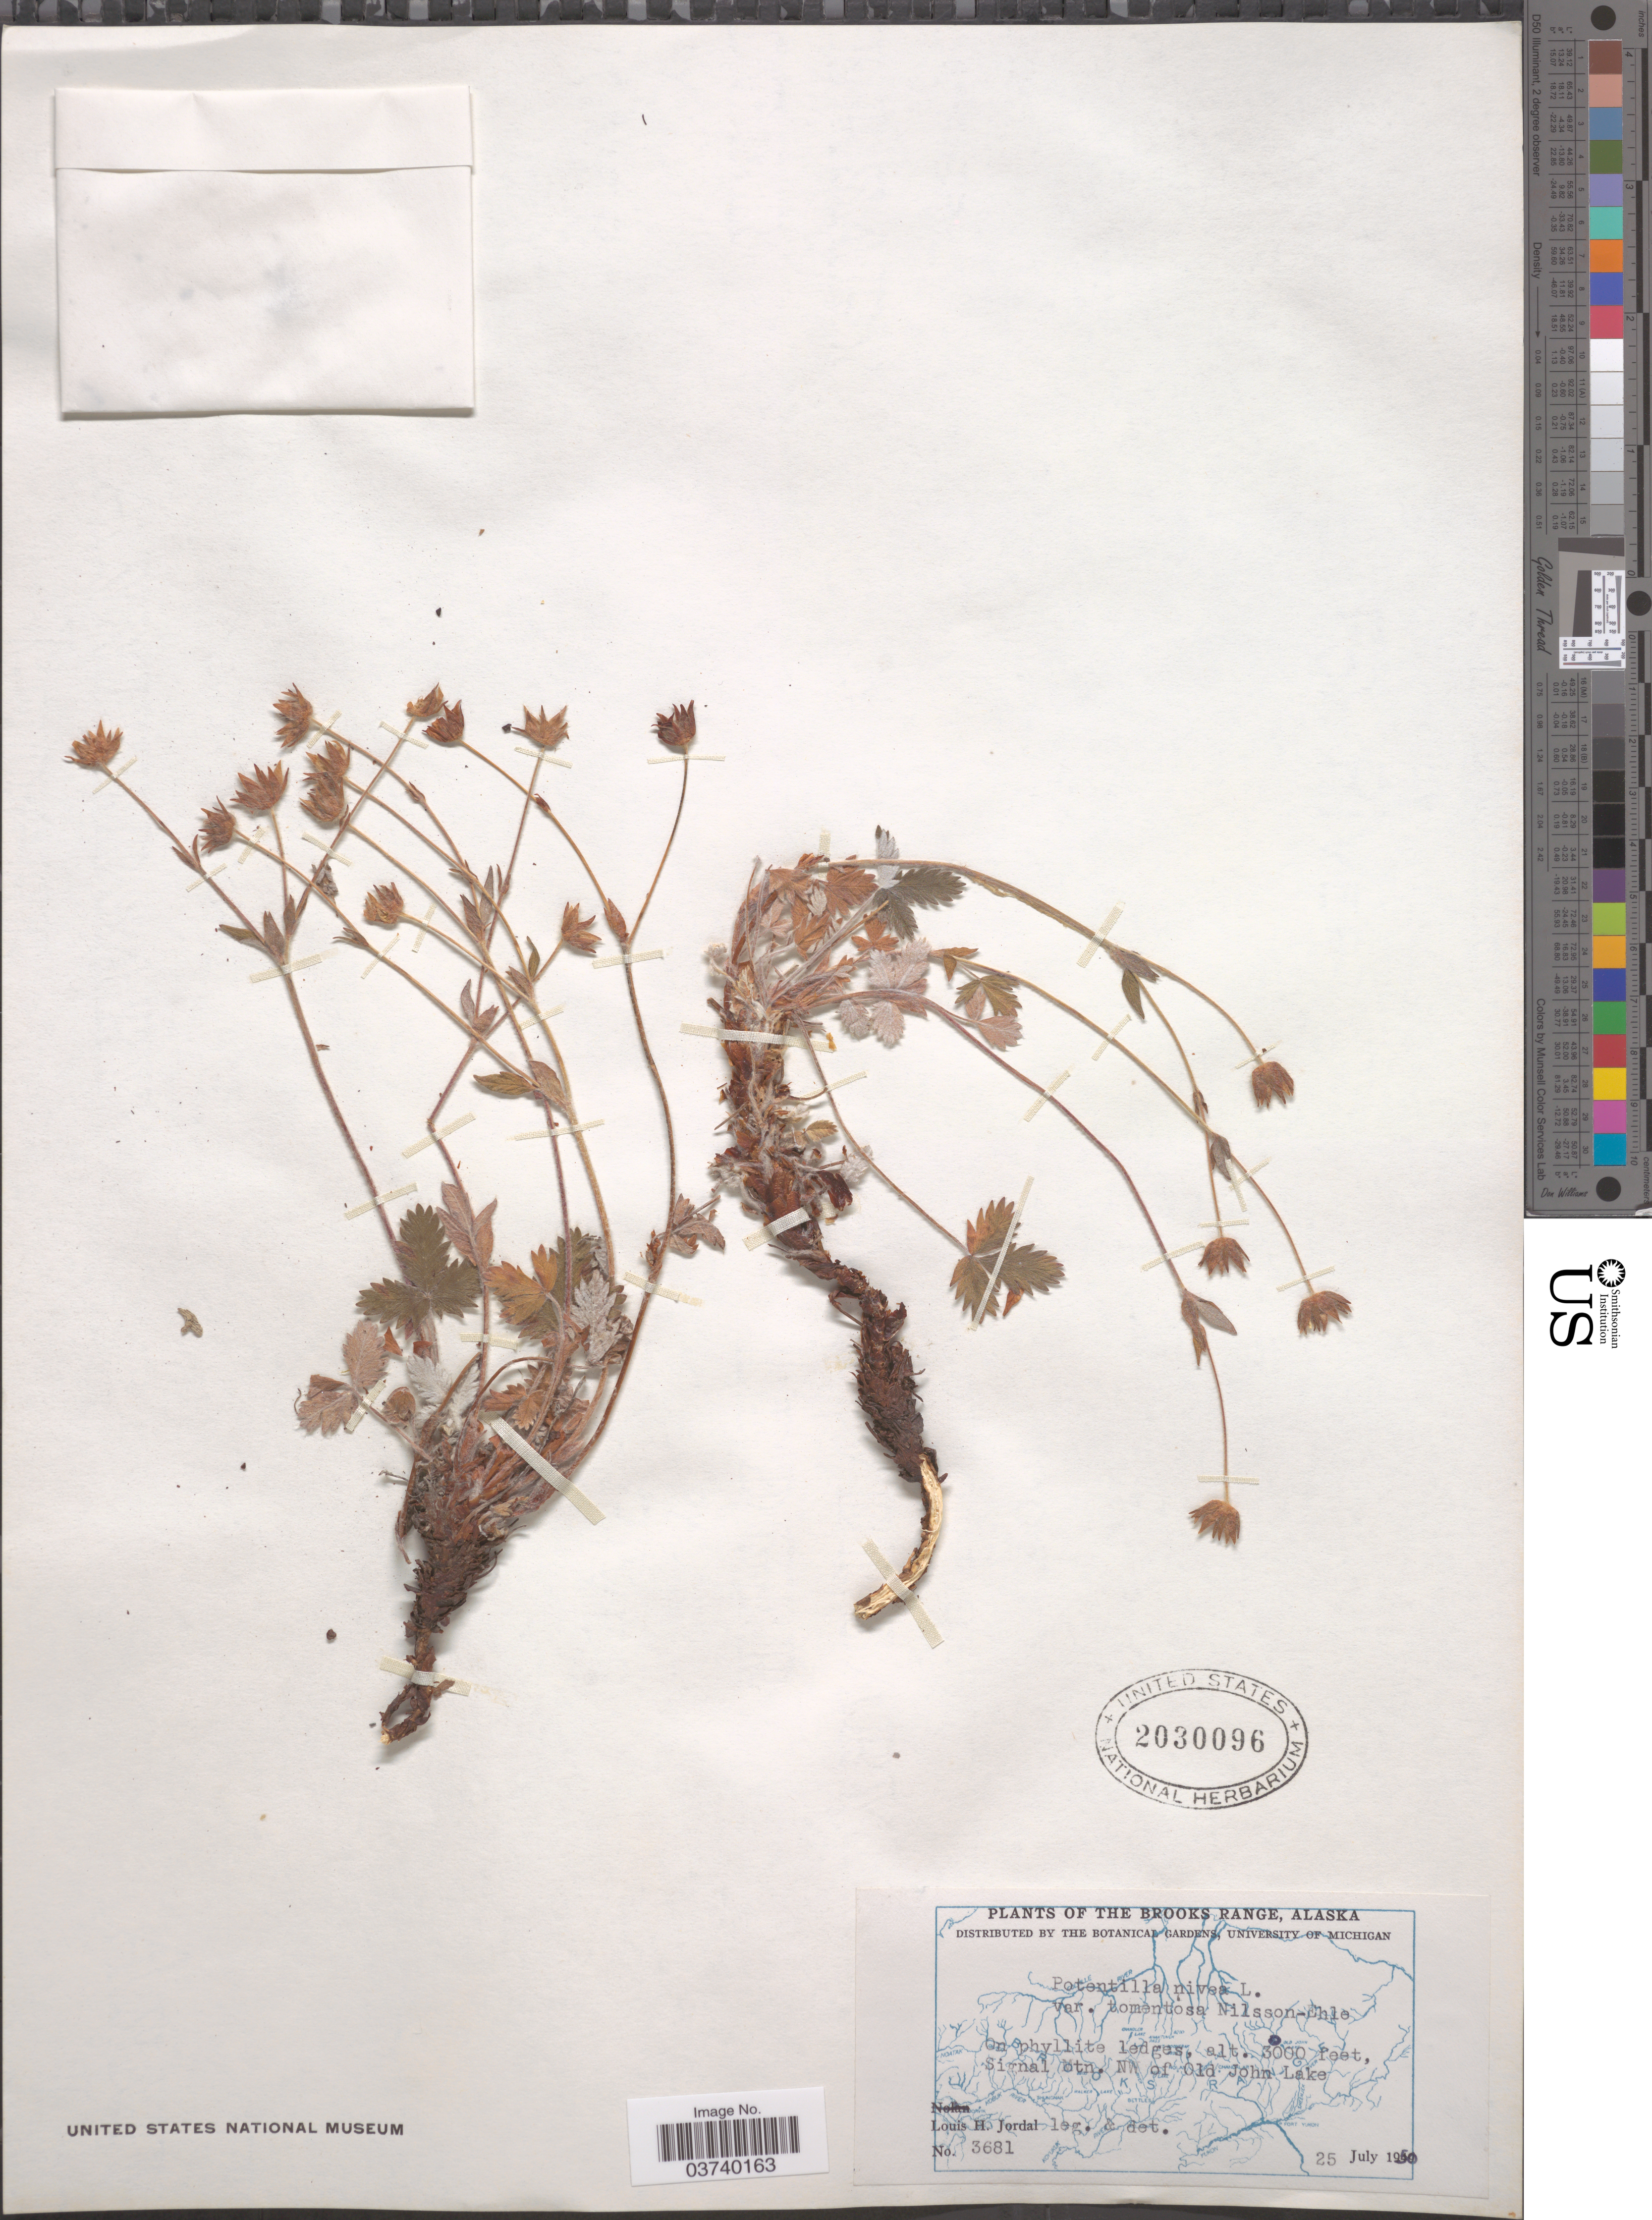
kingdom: Plantae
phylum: Tracheophyta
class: Magnoliopsida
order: Rosales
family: Rosaceae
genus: Potentilla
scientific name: Potentilla nivea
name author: L.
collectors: L. Jordal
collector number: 3681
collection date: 1950-07-25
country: United States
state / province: Alaska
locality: The Brooks Range. Signal Mtn. NW of Old John Lake.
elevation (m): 914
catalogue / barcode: US 2030096